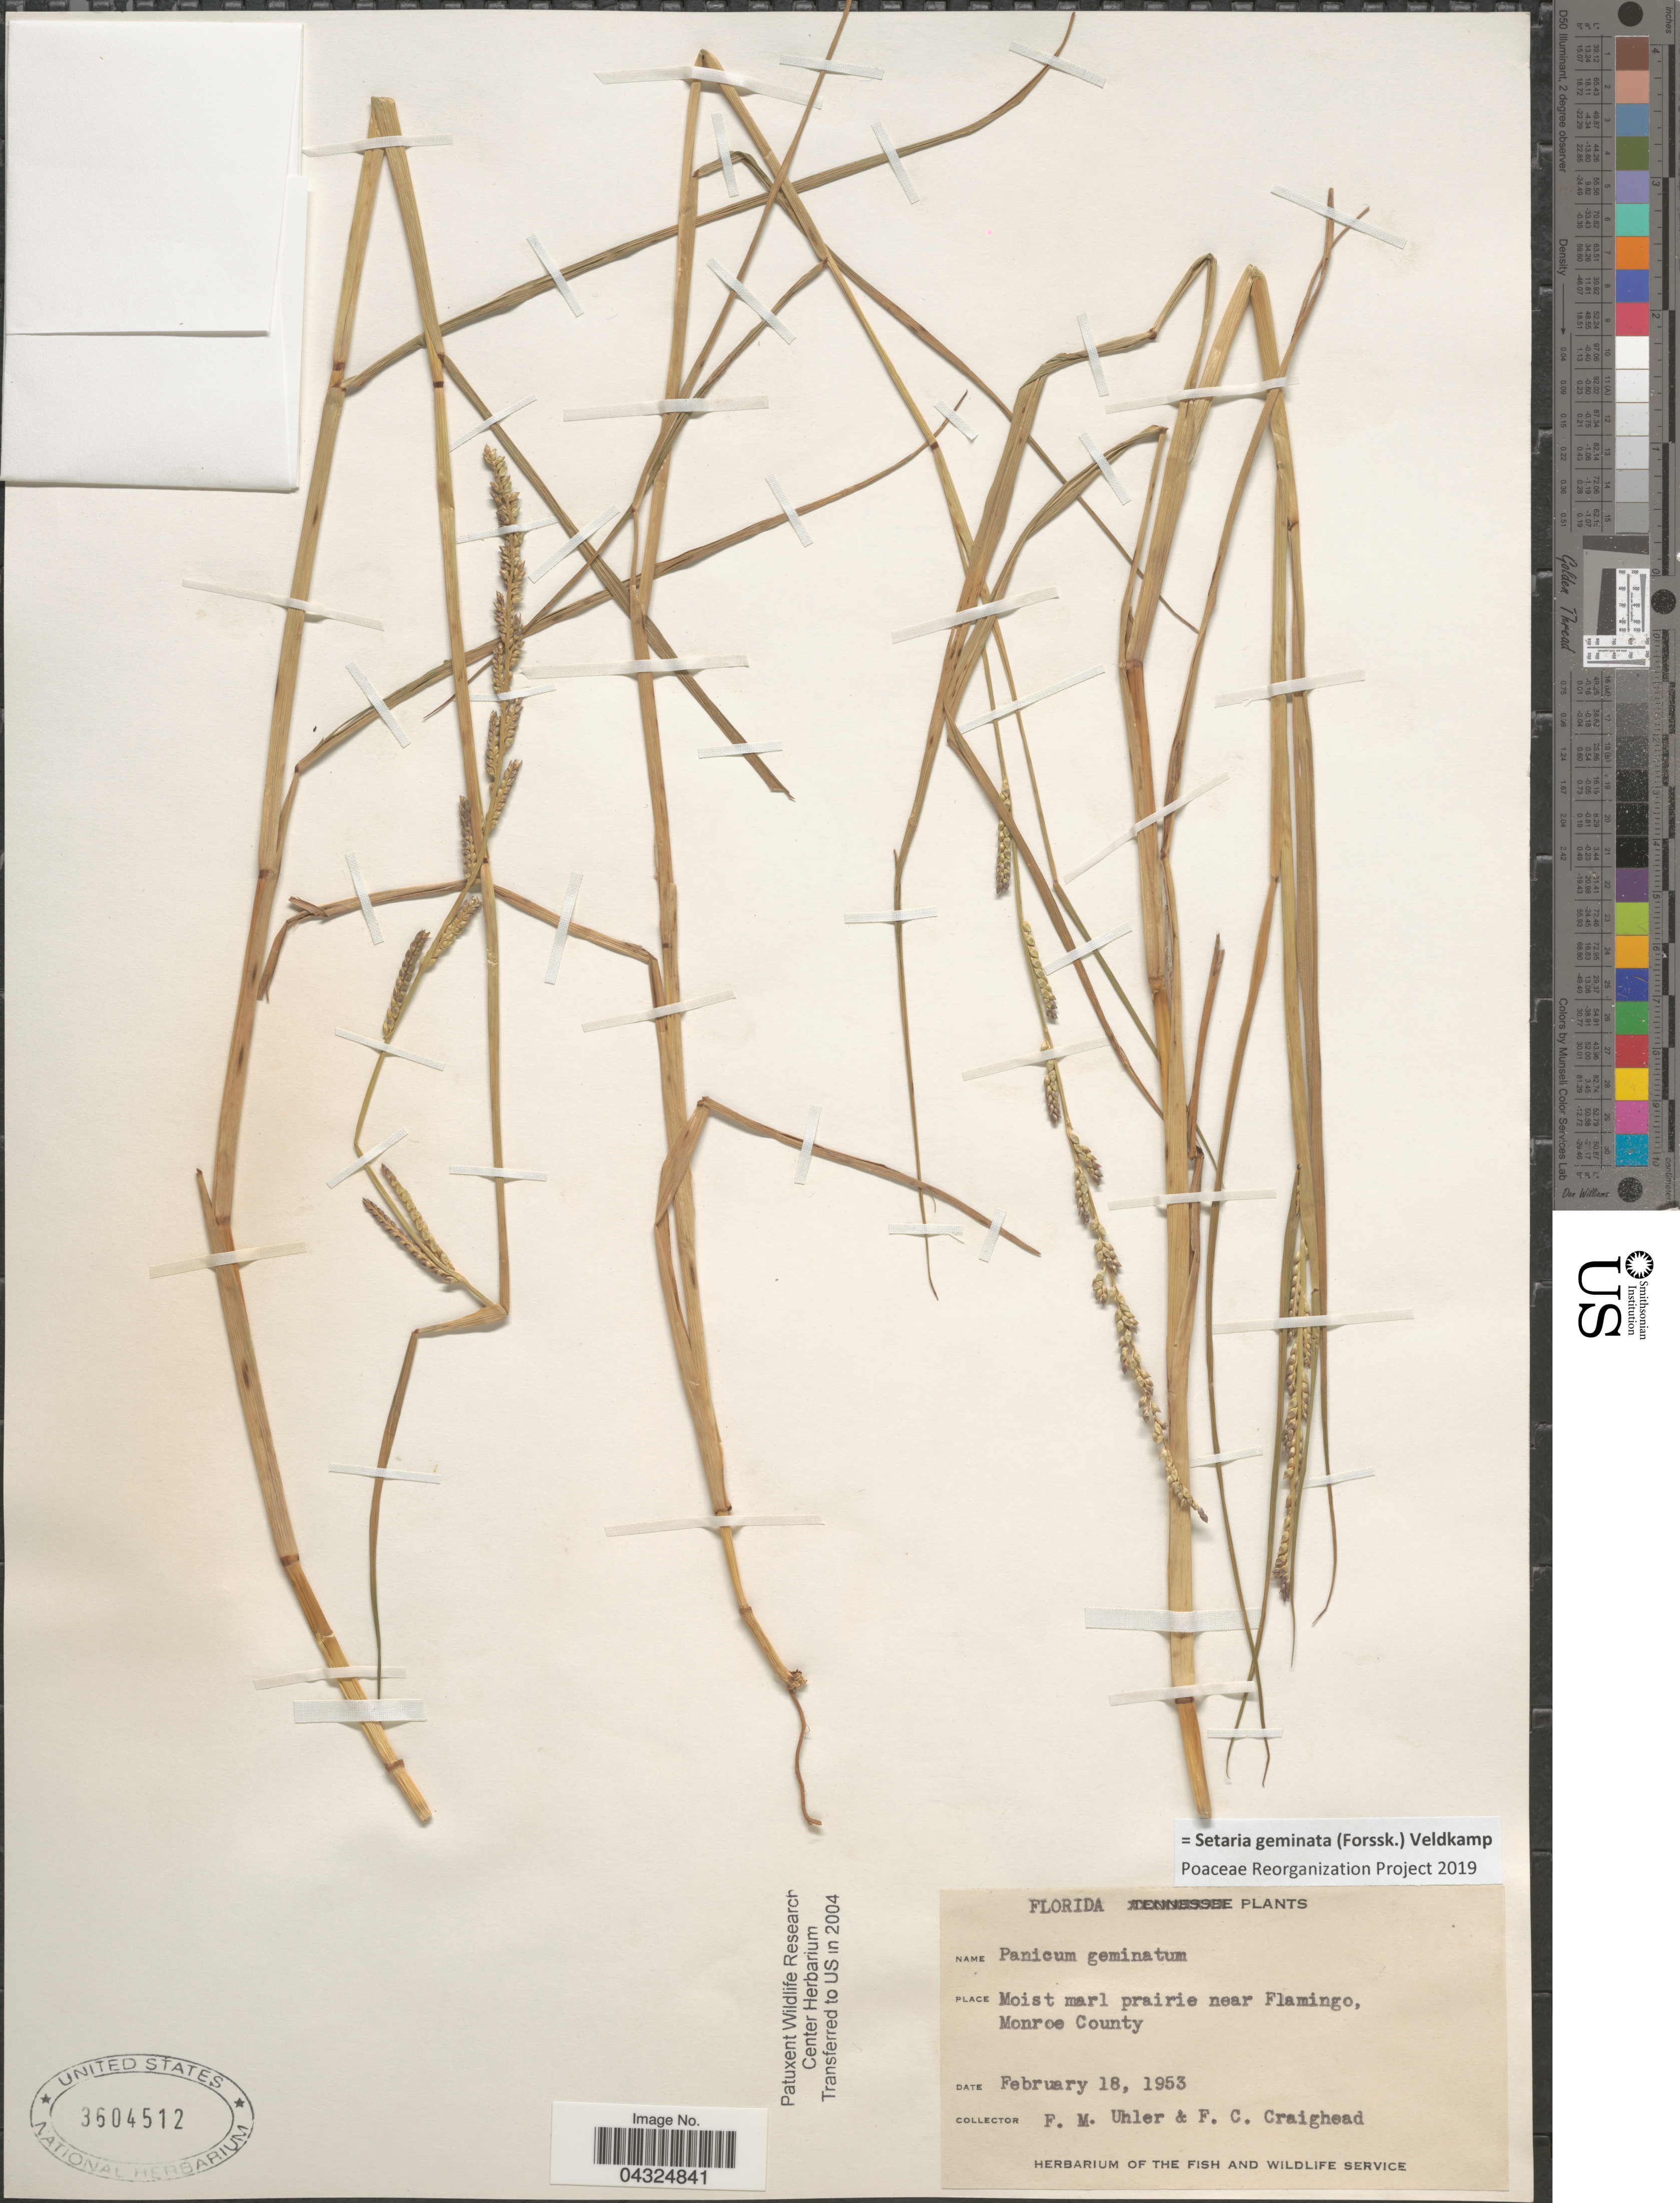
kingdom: Plantae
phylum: Tracheophyta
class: Liliopsida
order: Poales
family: Poaceae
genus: Setaria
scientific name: Setaria geminata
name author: (Forssk.) Veldkamp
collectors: F. M. Uhler & F. Craighead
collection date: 1953-02-18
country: United States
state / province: Florida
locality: Moist marl prairie near Flamingo, Monroe County.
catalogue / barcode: US 3604512